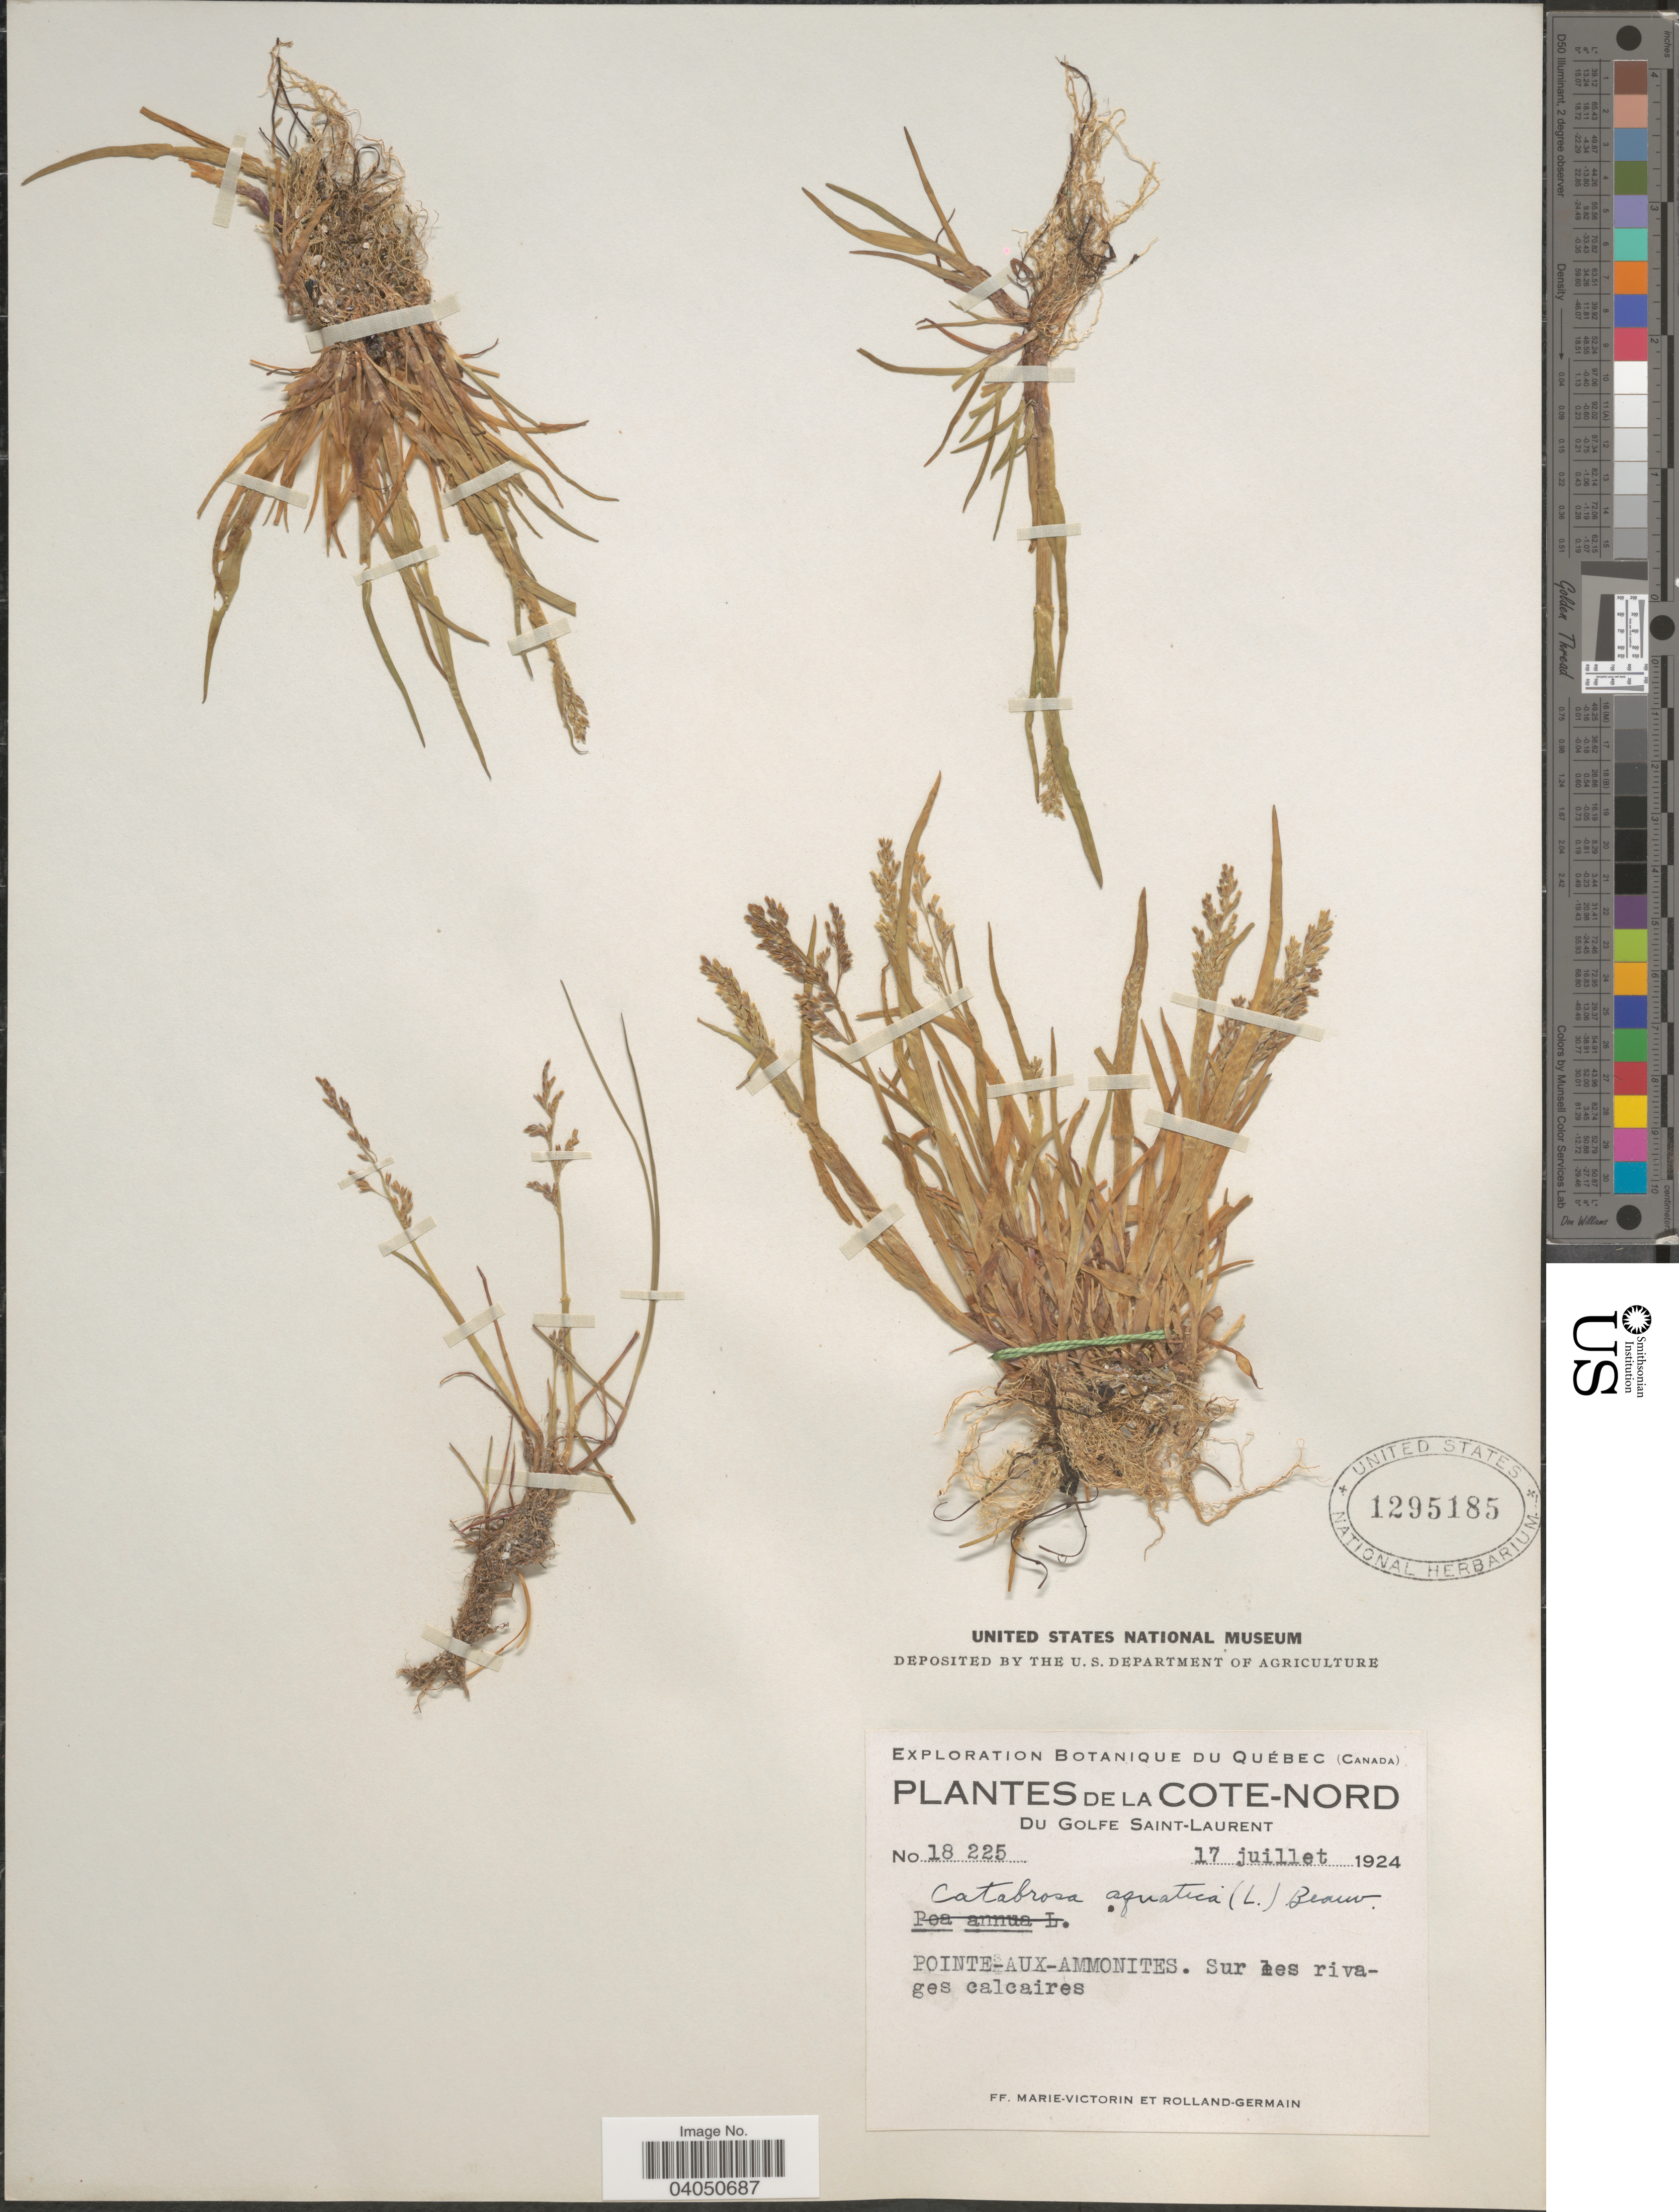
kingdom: Plantae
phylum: Tracheophyta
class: Liliopsida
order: Poales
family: Poaceae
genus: Catabrosa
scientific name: Catabrosa aquatica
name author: (L.) P. Beauv.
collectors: F. Marie-Victorin & Rolland-Germain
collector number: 18225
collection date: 1924-07-17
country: Canada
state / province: Quebec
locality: La Cote-nord du Golfe Saint-Laurent. Pointe-aux-Ammonites.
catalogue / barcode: US 1295185